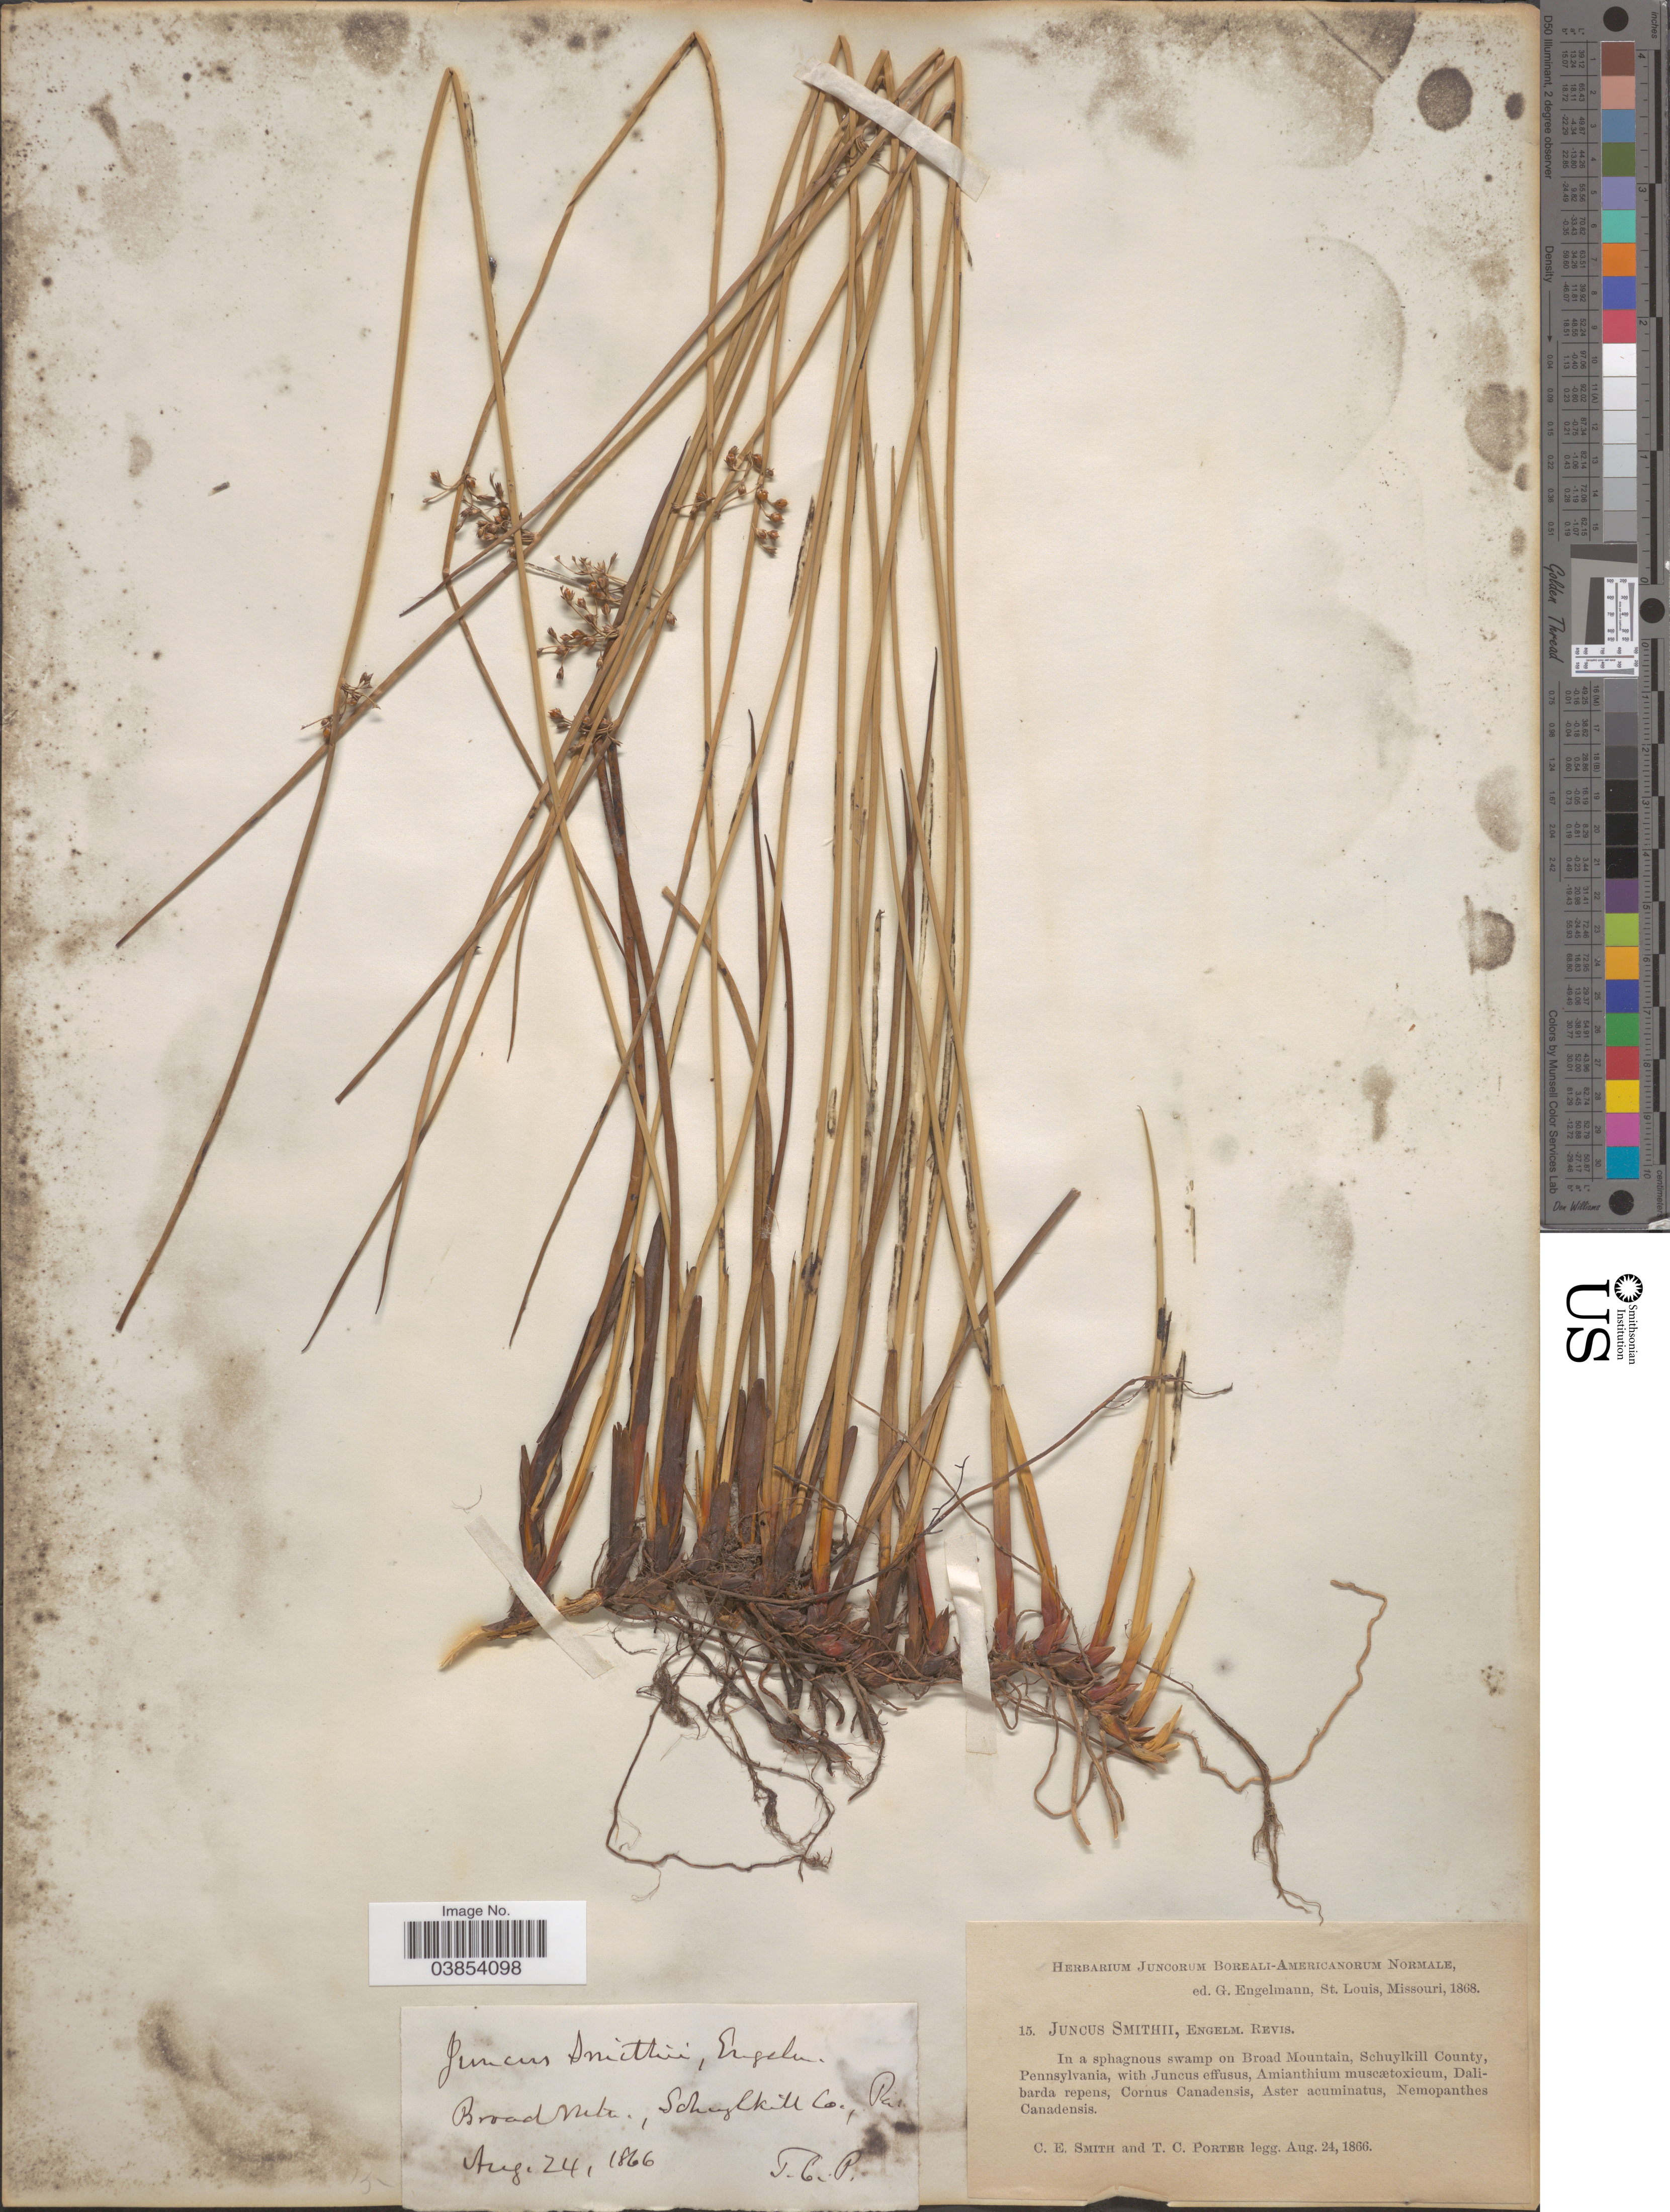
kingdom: Plantae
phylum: Tracheophyta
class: Liliopsida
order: Poales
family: Juncaceae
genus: Juncus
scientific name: Juncus gymnocarpus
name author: Coville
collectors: C. E. Smith Jr. & T. Porter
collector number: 15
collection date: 1866-08-24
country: United States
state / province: Pennsylvania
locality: On Broad Mountain, Schuylkill County.